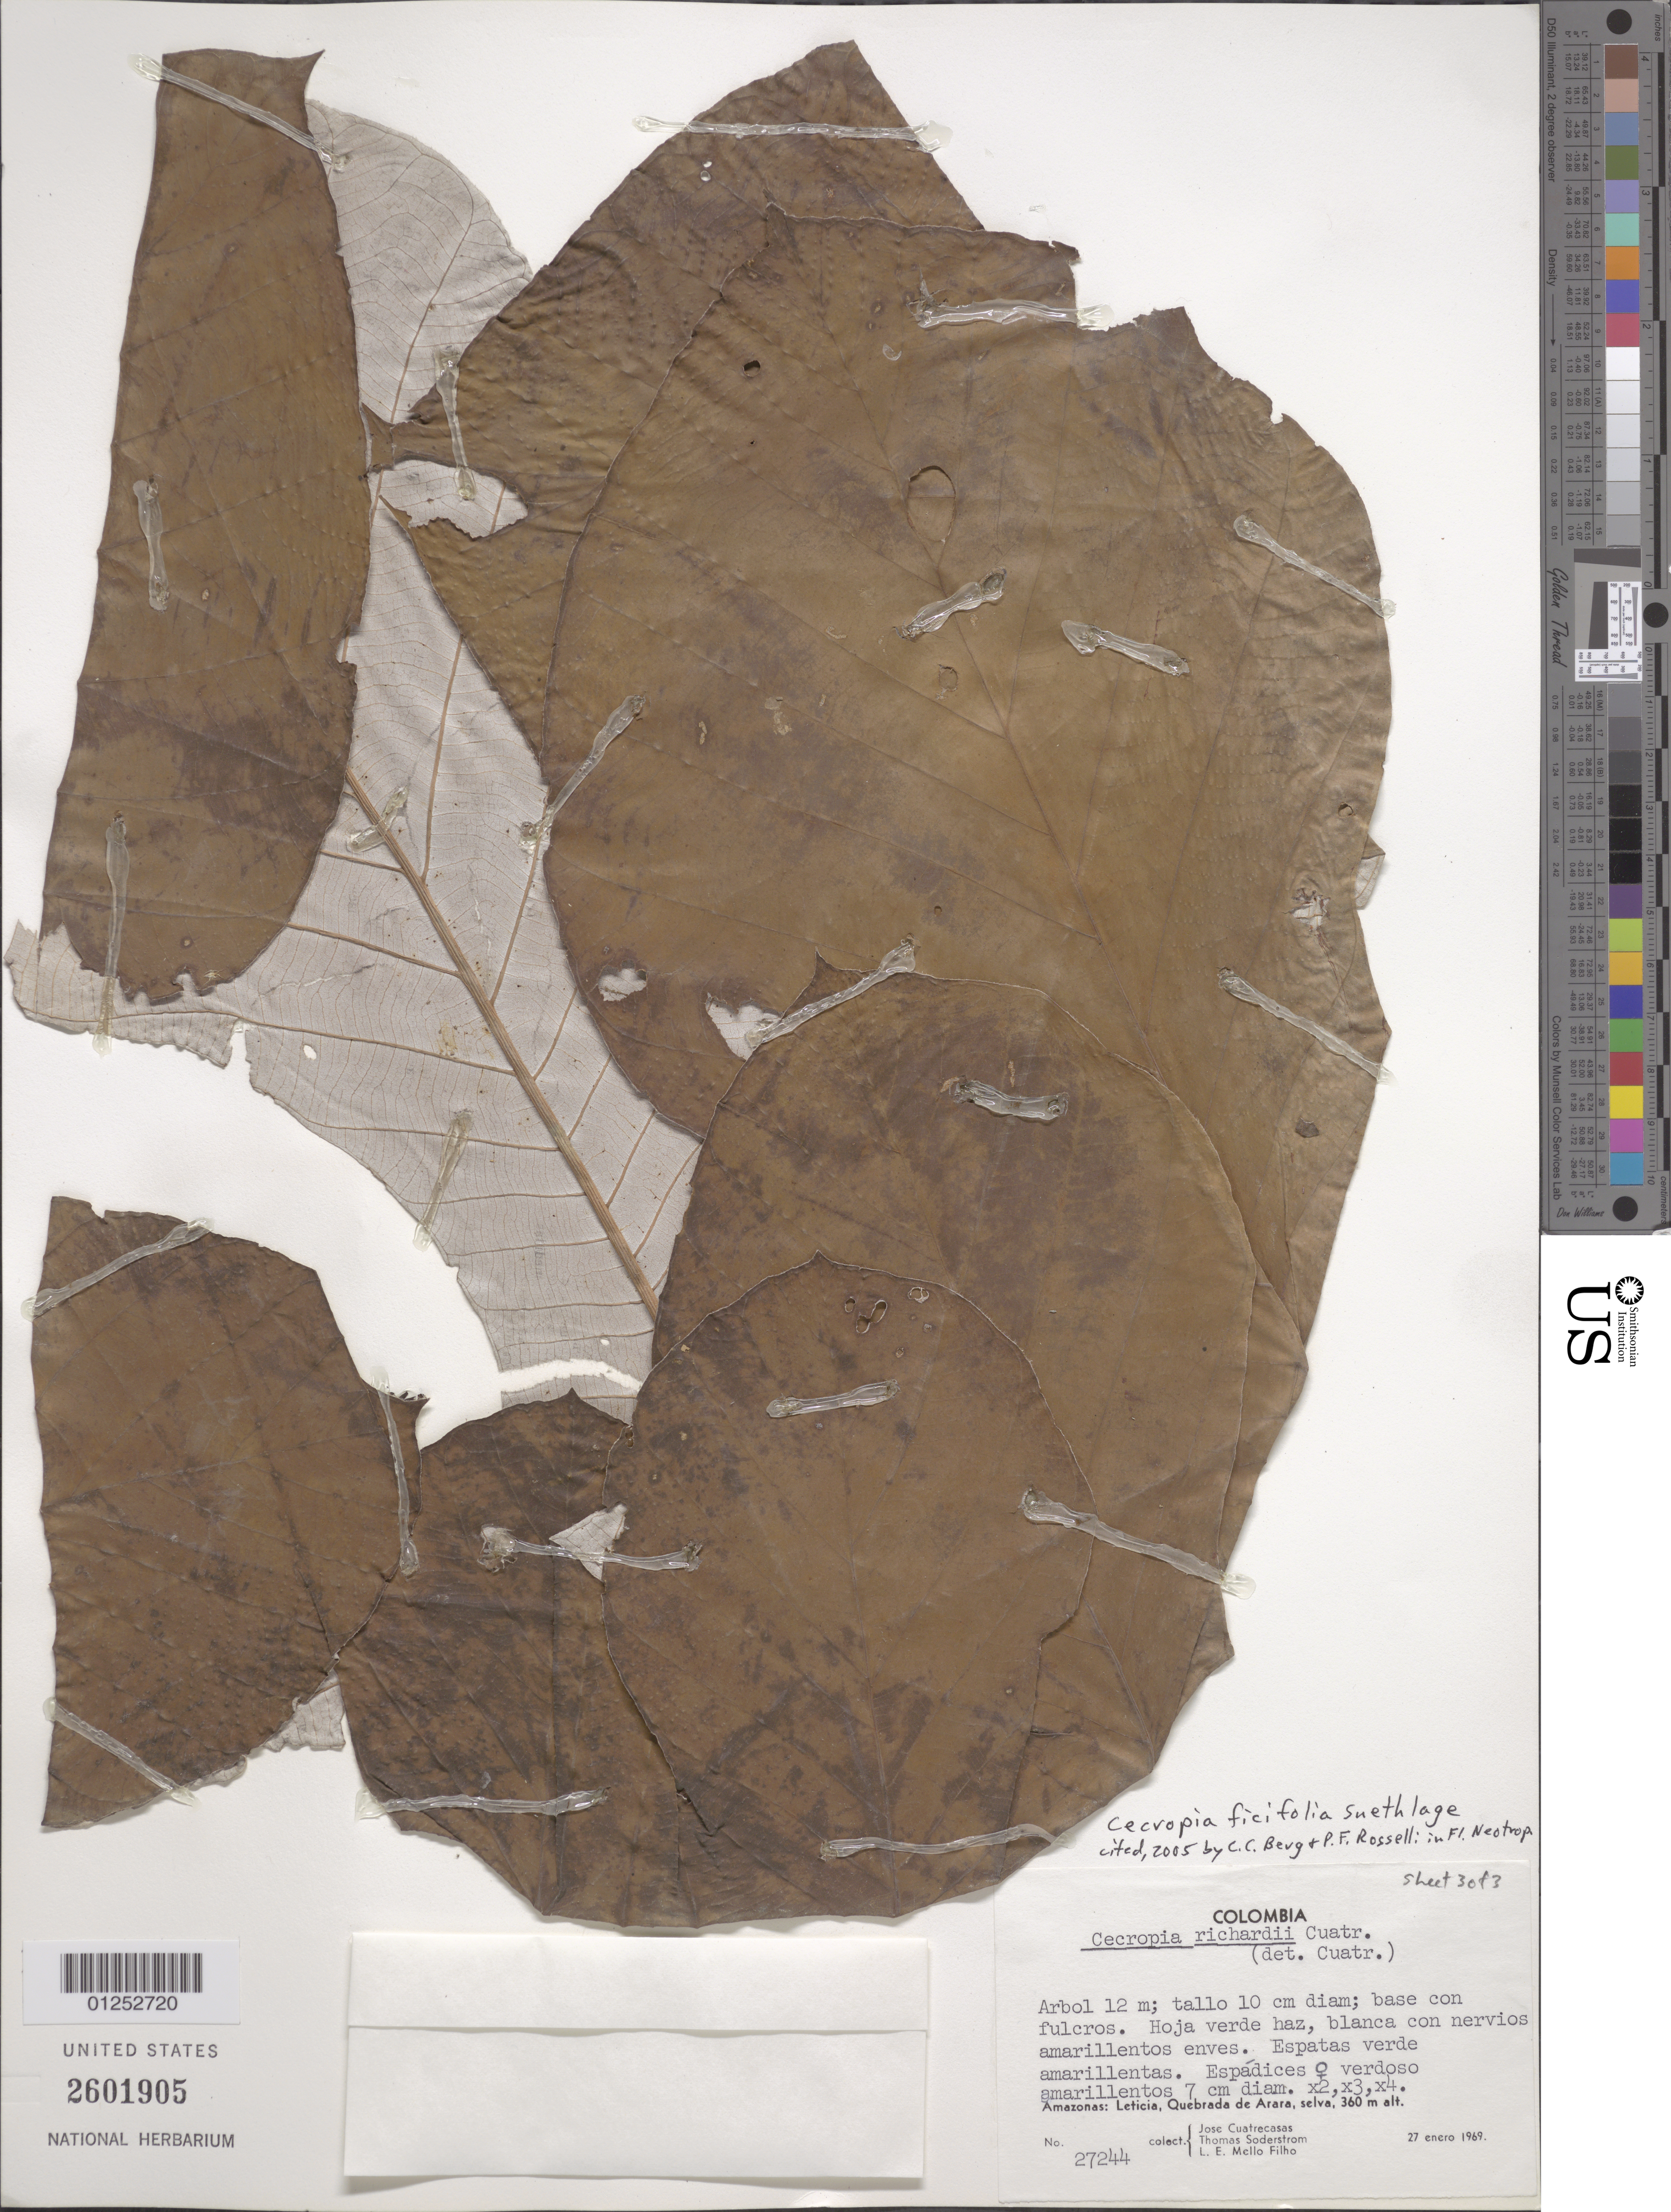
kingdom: Plantae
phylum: Tracheophyta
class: Magnoliopsida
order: Rosales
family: Urticaceae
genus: Cecropia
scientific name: Cecropia ficifolia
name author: Snethlage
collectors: J. Cuatrecasas, T. R. Soderstrom & L. Mello Jr.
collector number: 27244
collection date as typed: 27 Jan 1969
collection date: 1969-01-27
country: Colombia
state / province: Amazônas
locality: Leticia, Quebrada de Arara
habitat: Selva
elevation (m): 360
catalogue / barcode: US 2601905